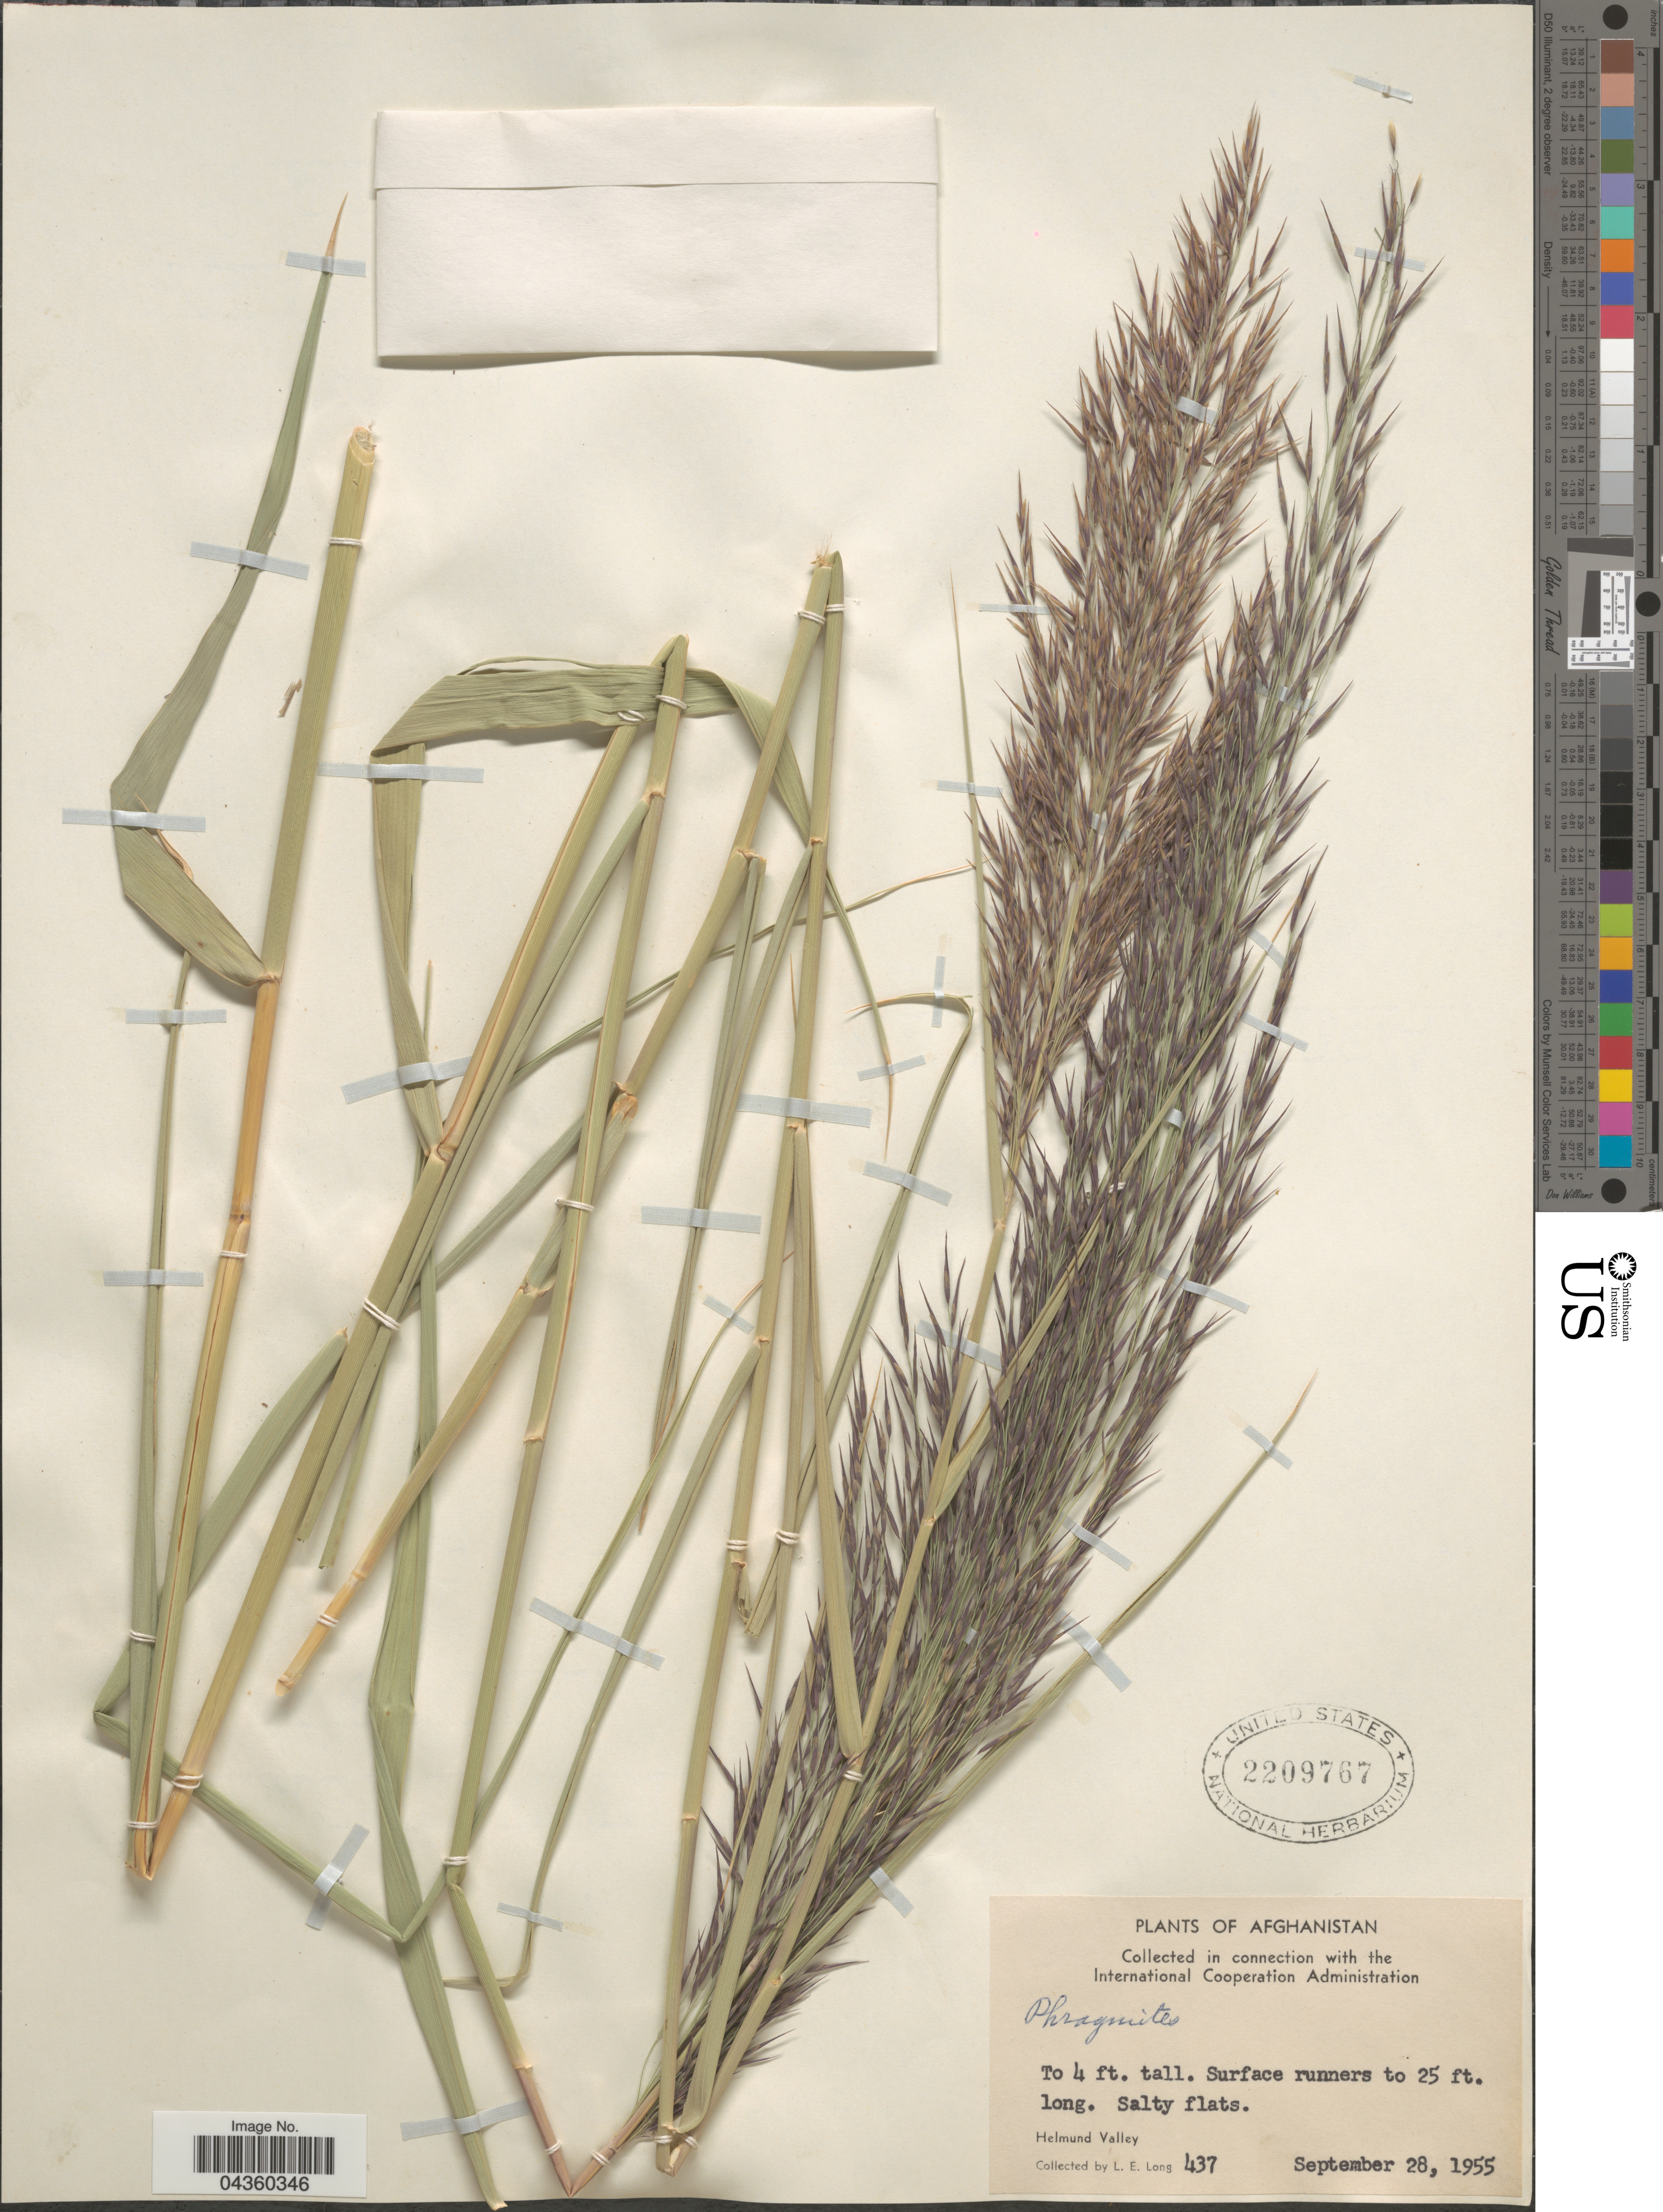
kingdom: Plantae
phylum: Tracheophyta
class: Liliopsida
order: Poales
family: Poaceae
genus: Phragmites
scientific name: Phragmites sp.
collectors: L. E. Long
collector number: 437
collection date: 1955-09-28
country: Afghanistan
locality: Helmund Valley.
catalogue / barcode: US 2209767